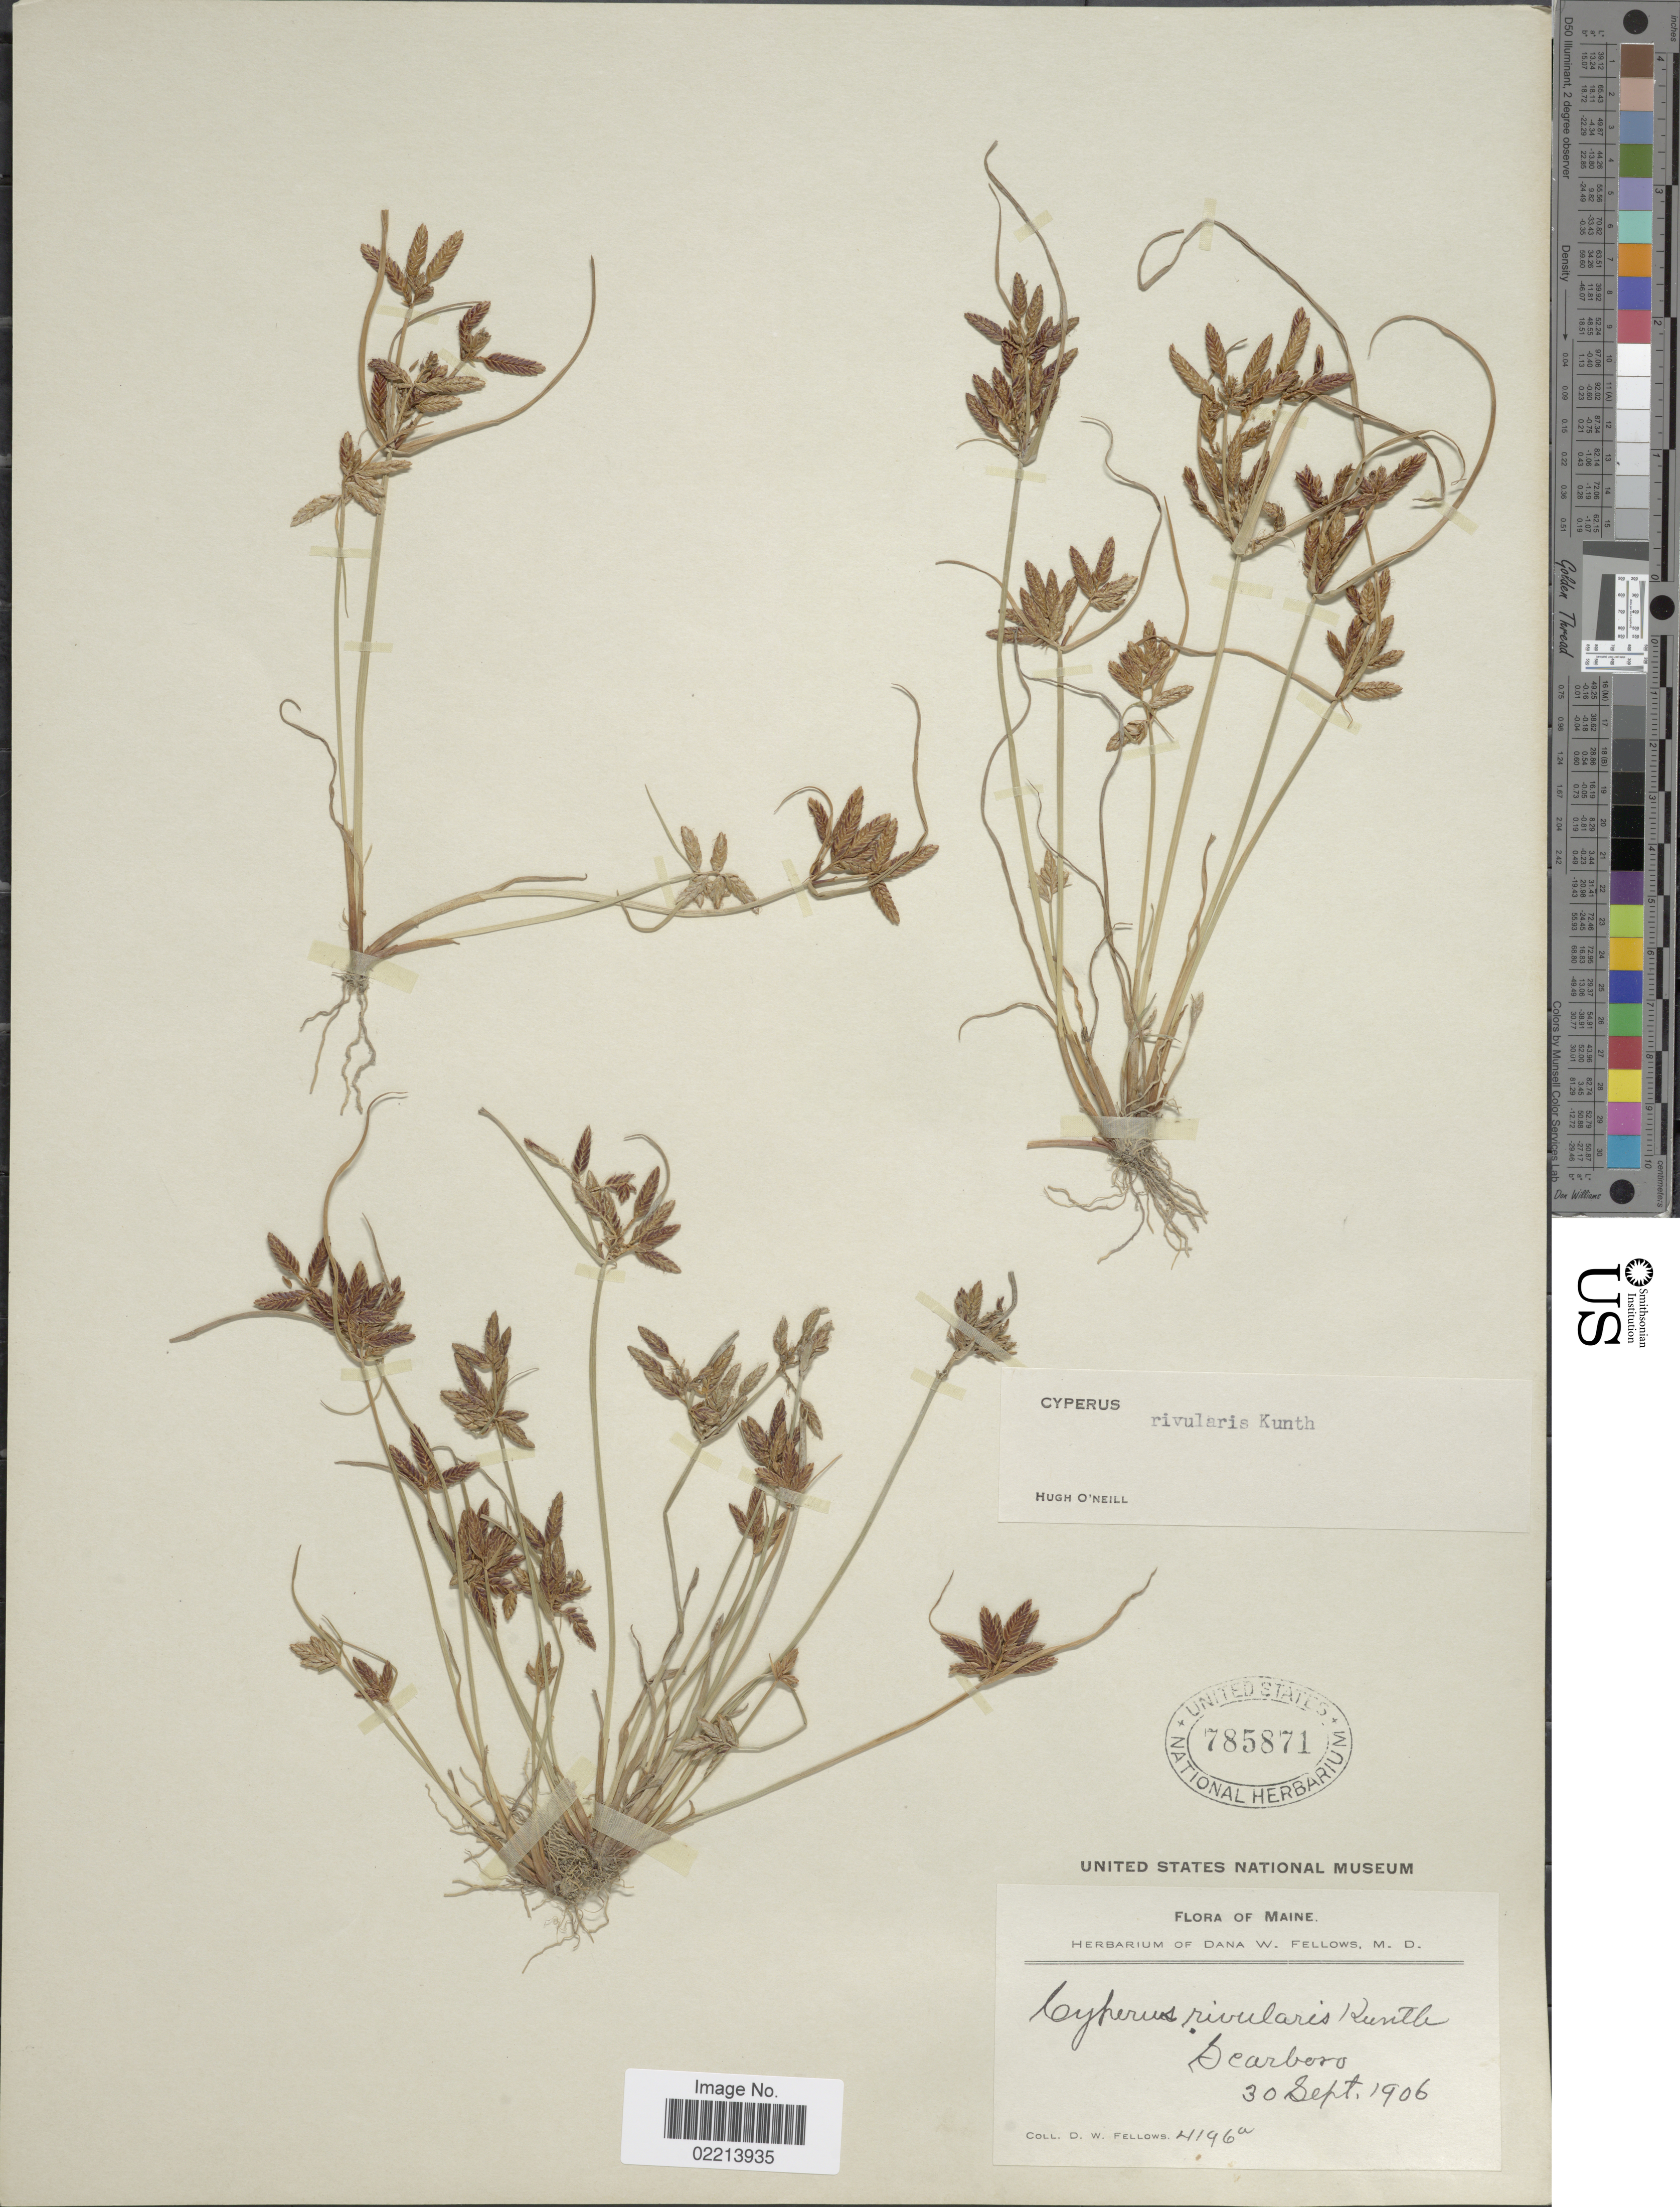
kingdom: Plantae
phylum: Tracheophyta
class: Liliopsida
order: Poales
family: Cyperaceae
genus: Cyperus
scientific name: Cyperus bipartitus Torr.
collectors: D. W. Fellows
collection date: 1906-09-30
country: United States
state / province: Maine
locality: Scarboro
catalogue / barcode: US 785871